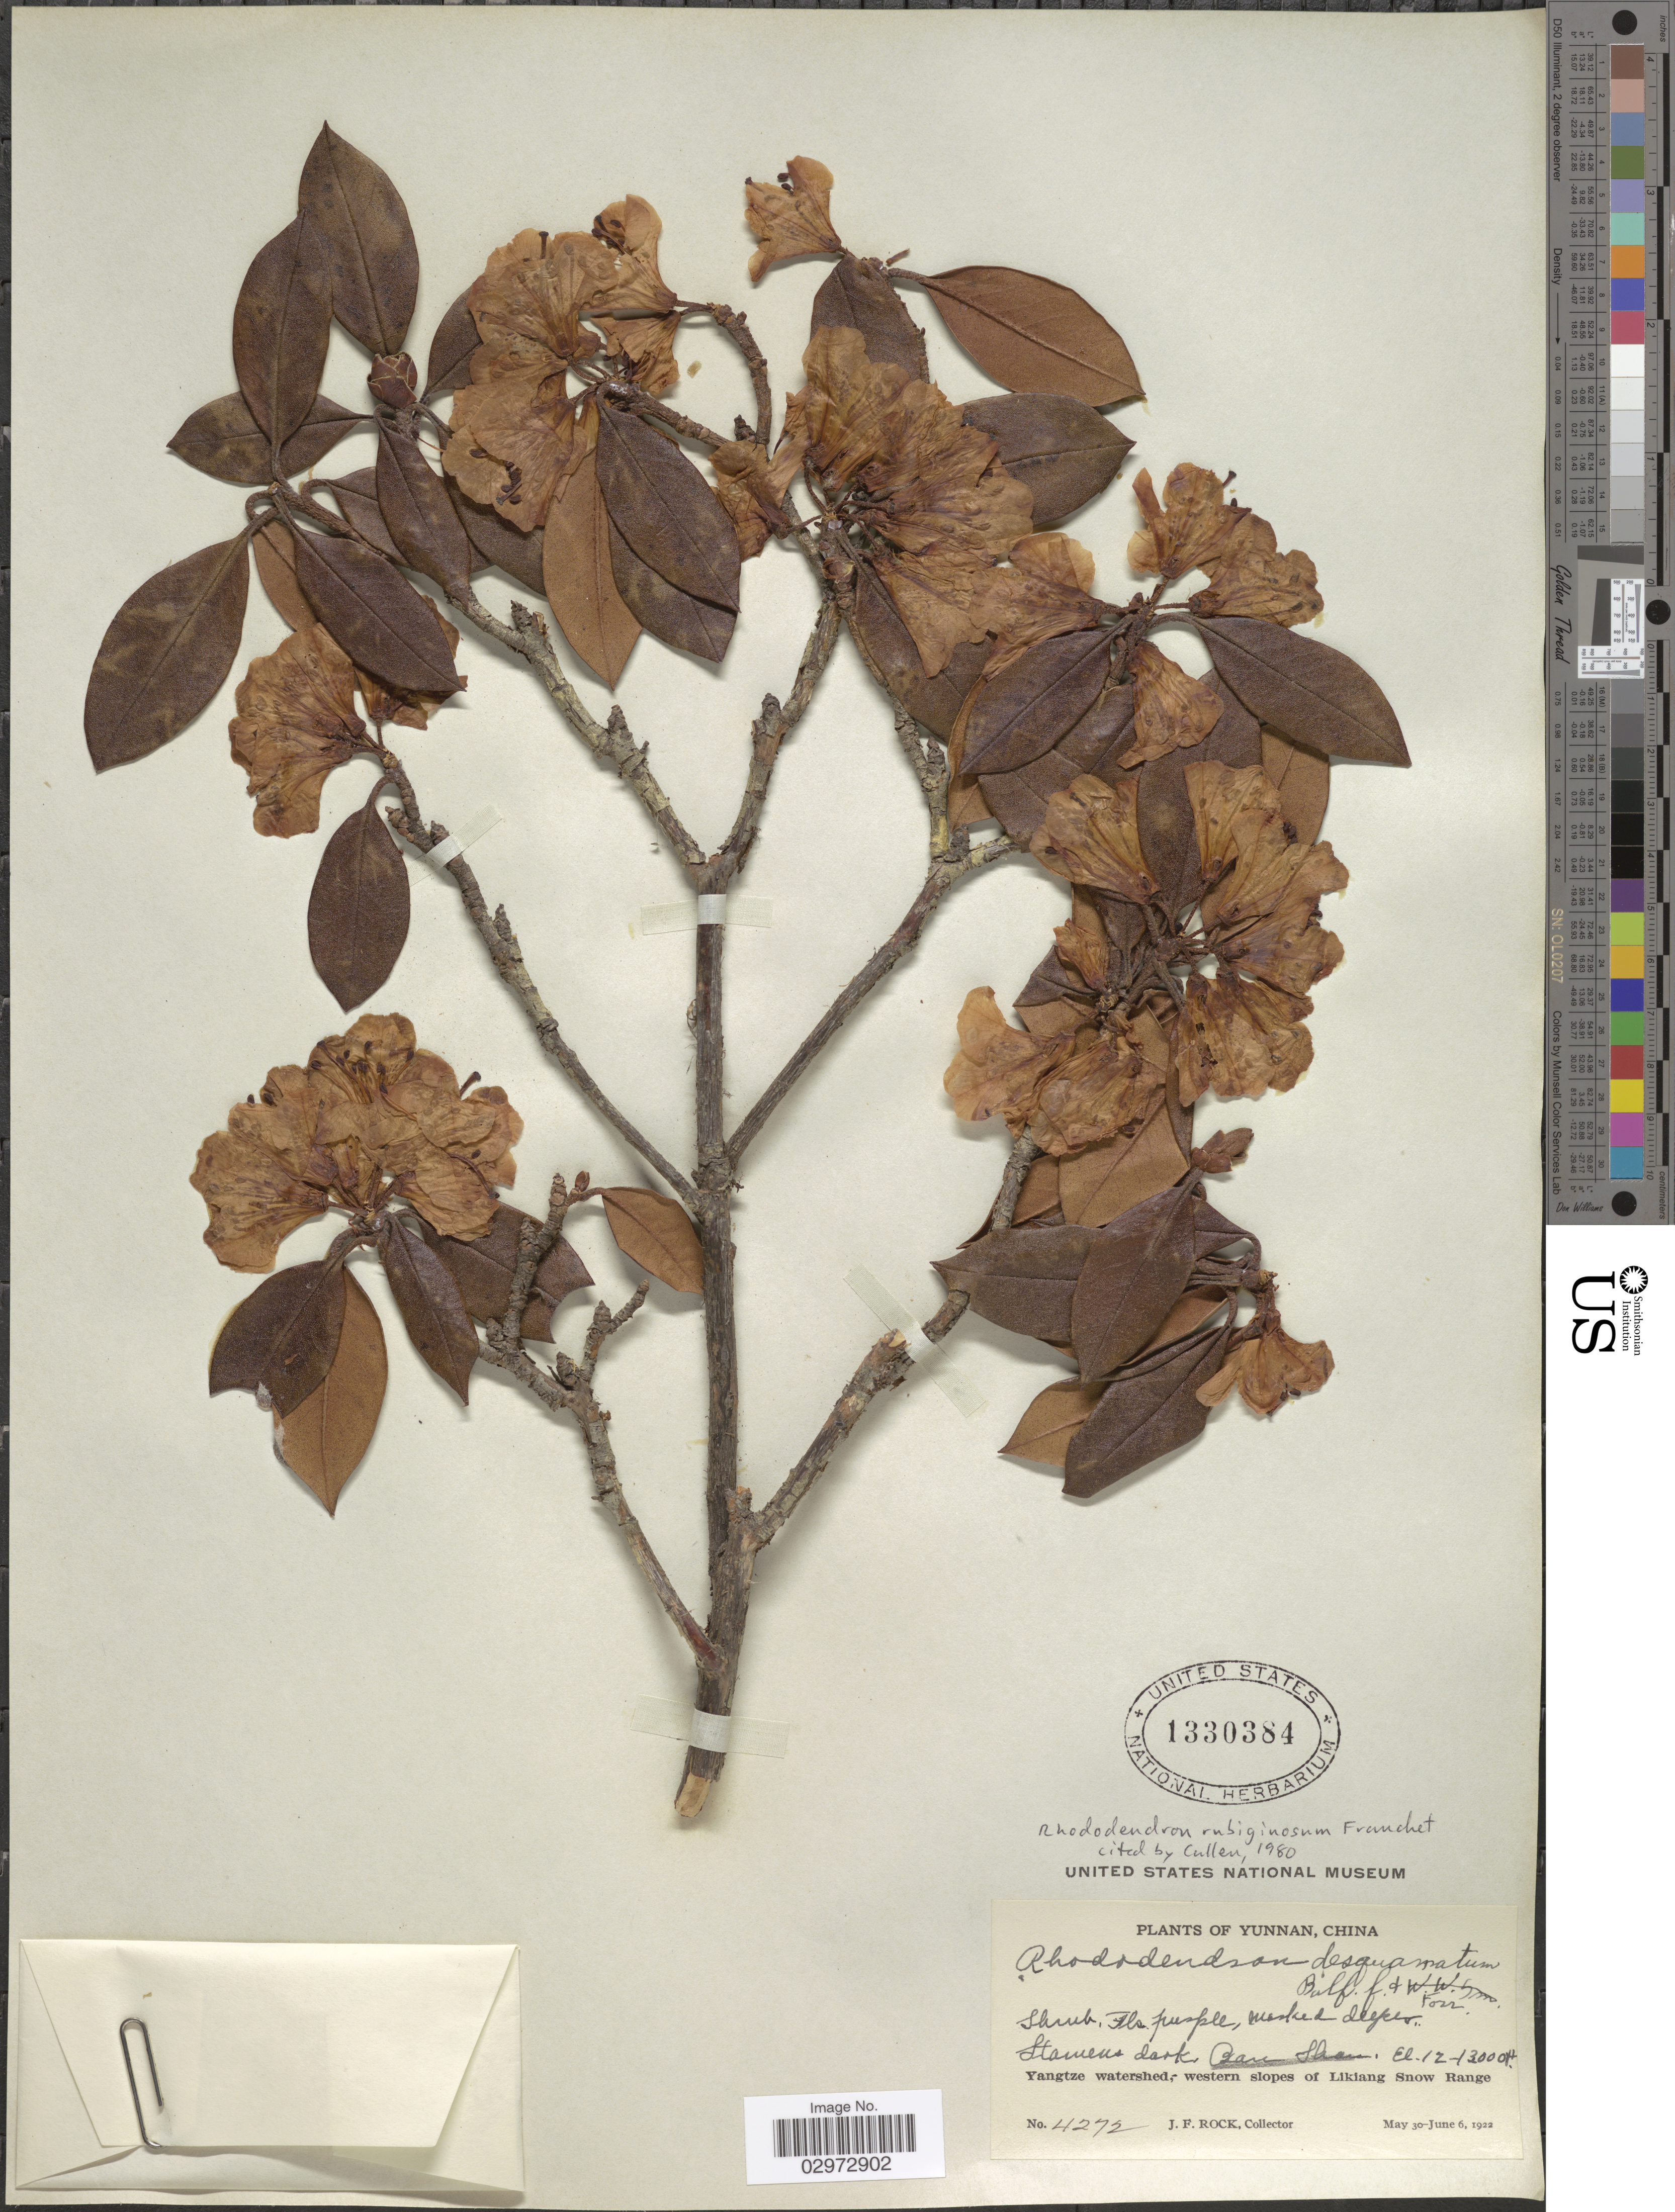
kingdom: Plantae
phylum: Tracheophyta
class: Magnoliopsida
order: Ericales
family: Ericaceae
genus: Rhododendron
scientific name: Rhododendron rubiginosum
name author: Franch.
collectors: J. Rock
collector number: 4272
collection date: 1922-05-30/1922-06-06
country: China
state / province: Yunnan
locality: Yangtze watershed, western slopes of Likiang Snow Range.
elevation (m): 3658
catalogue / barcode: US 1330384